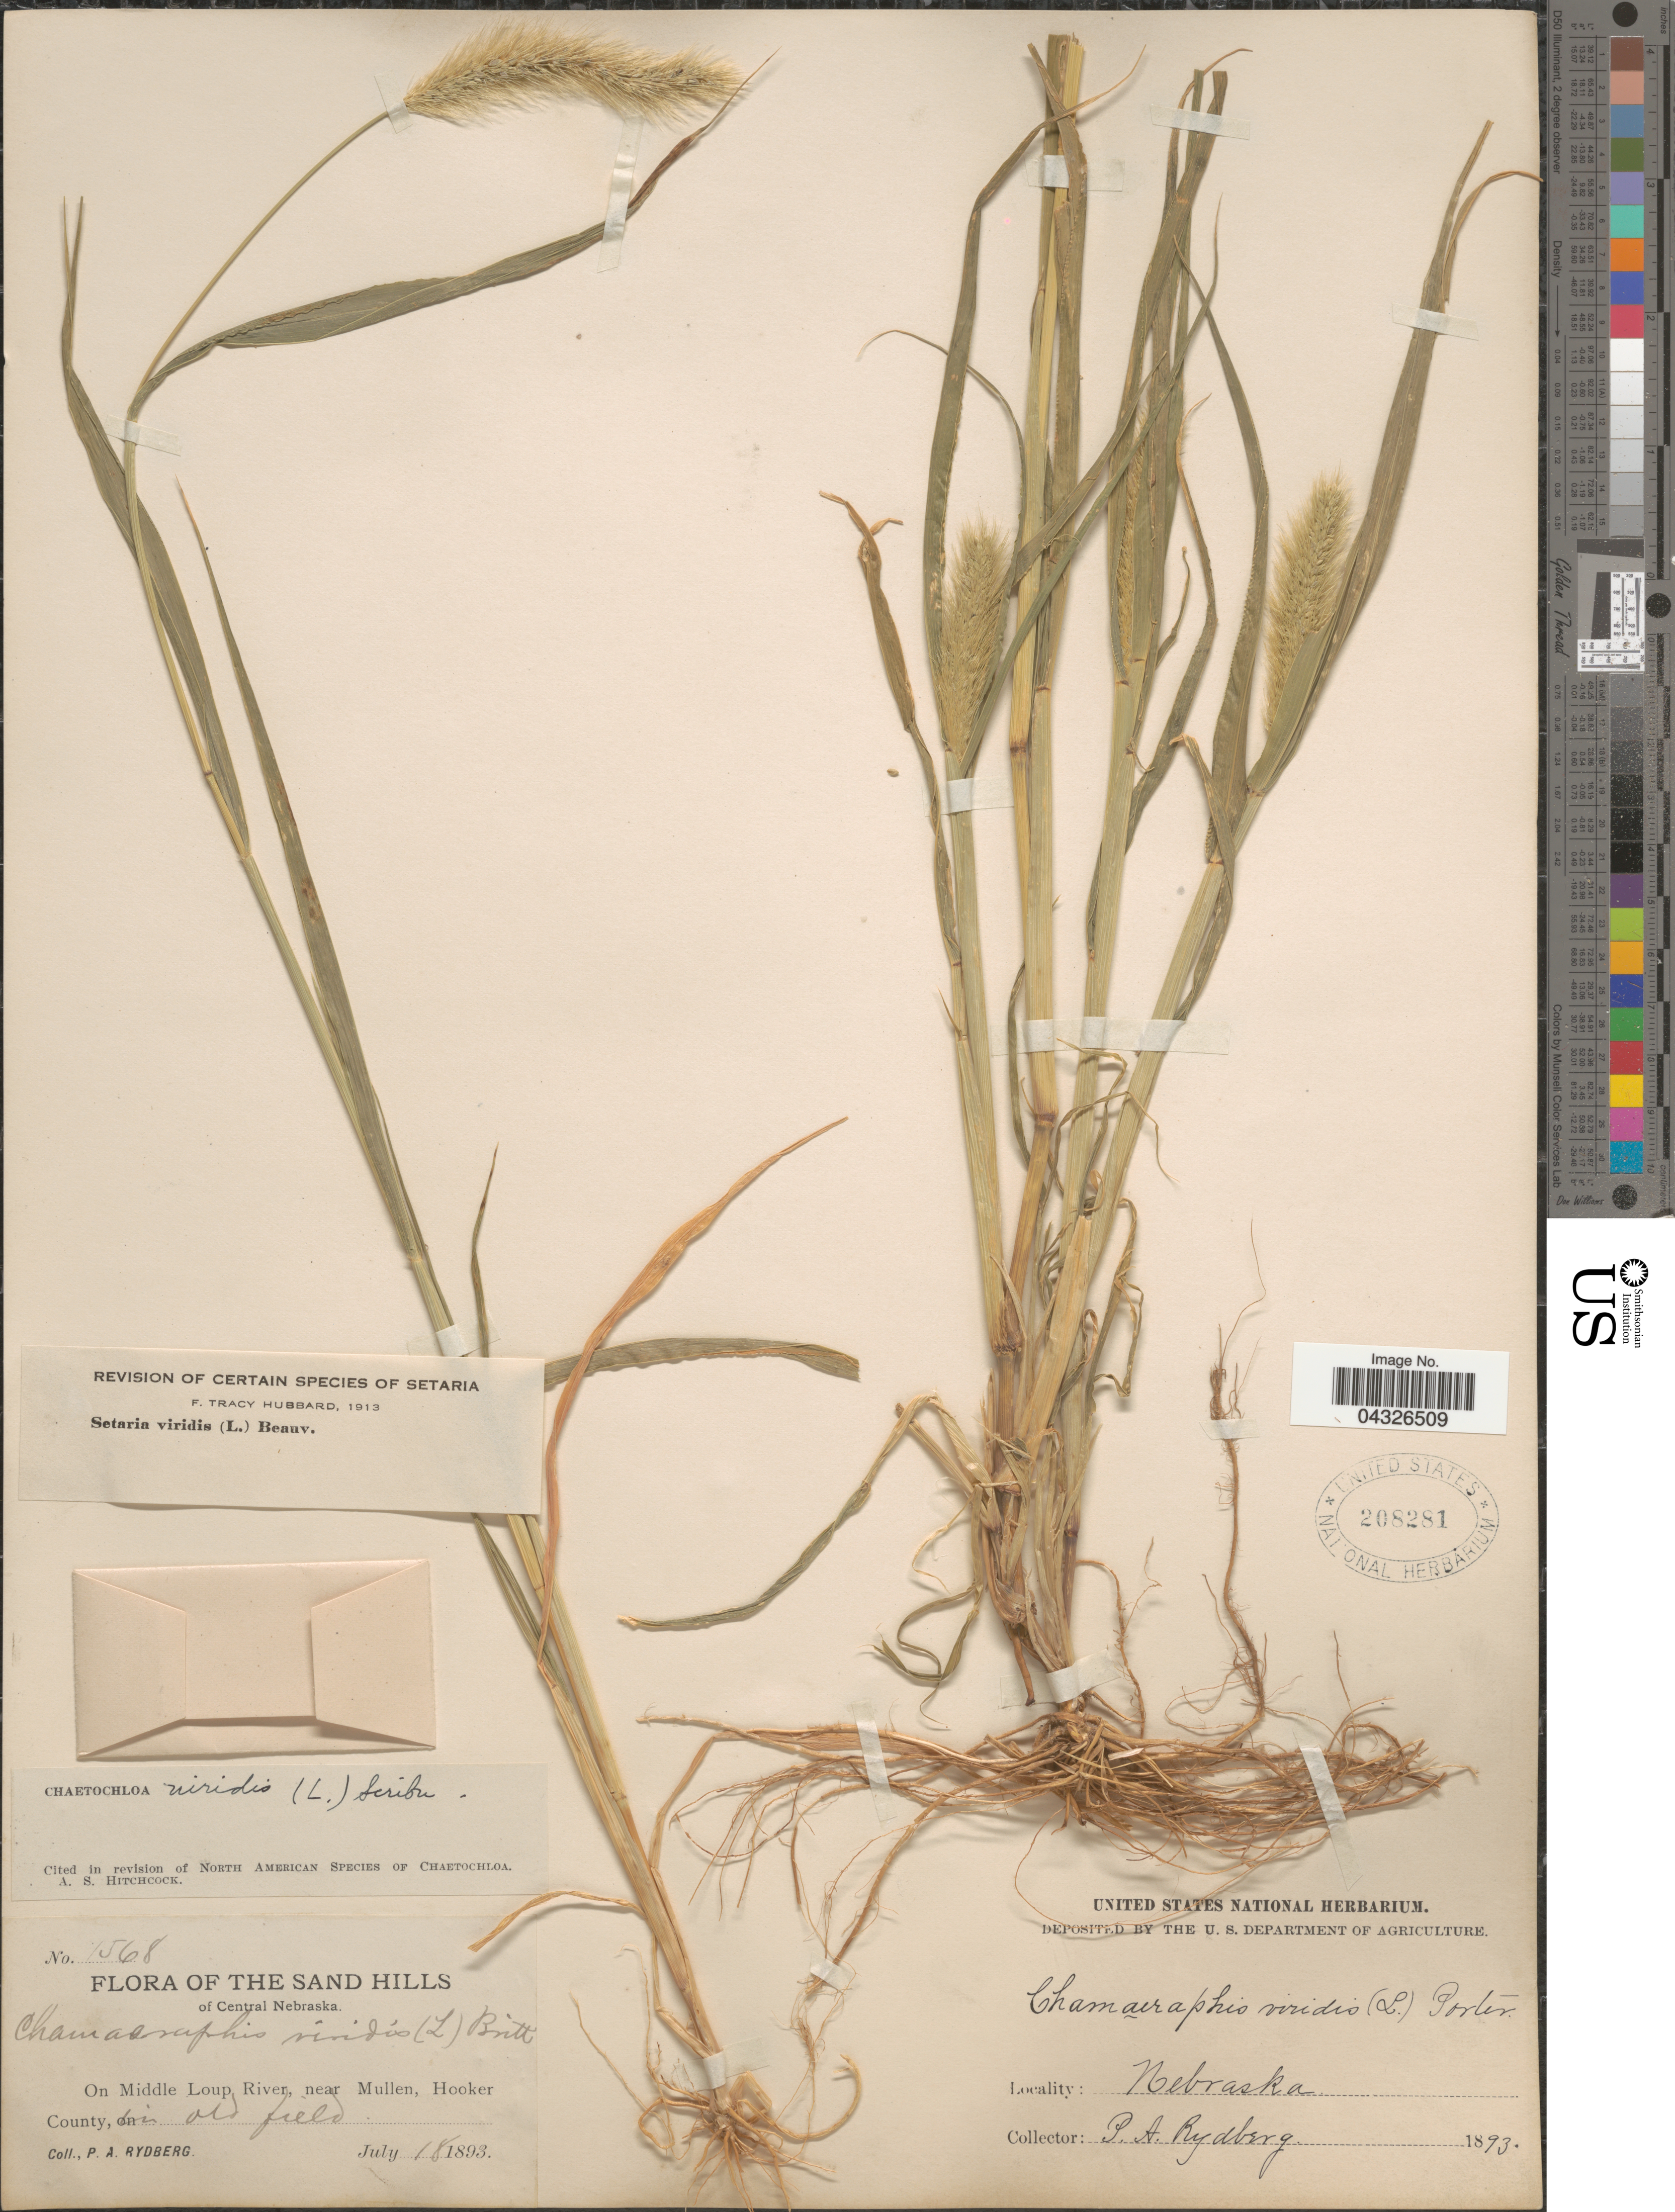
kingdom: Plantae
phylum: Tracheophyta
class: Liliopsida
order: Poales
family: Poaceae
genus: Setaria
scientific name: Setaria viridis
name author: (L.) P. Beauv.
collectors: P. A. Rydberg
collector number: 1568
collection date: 1893-07-18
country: United States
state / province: Nebraska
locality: Sand Hills of Central Nebraska. On Middle Loup River, near Mullen, Hooker County in old field.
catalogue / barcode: US 208281